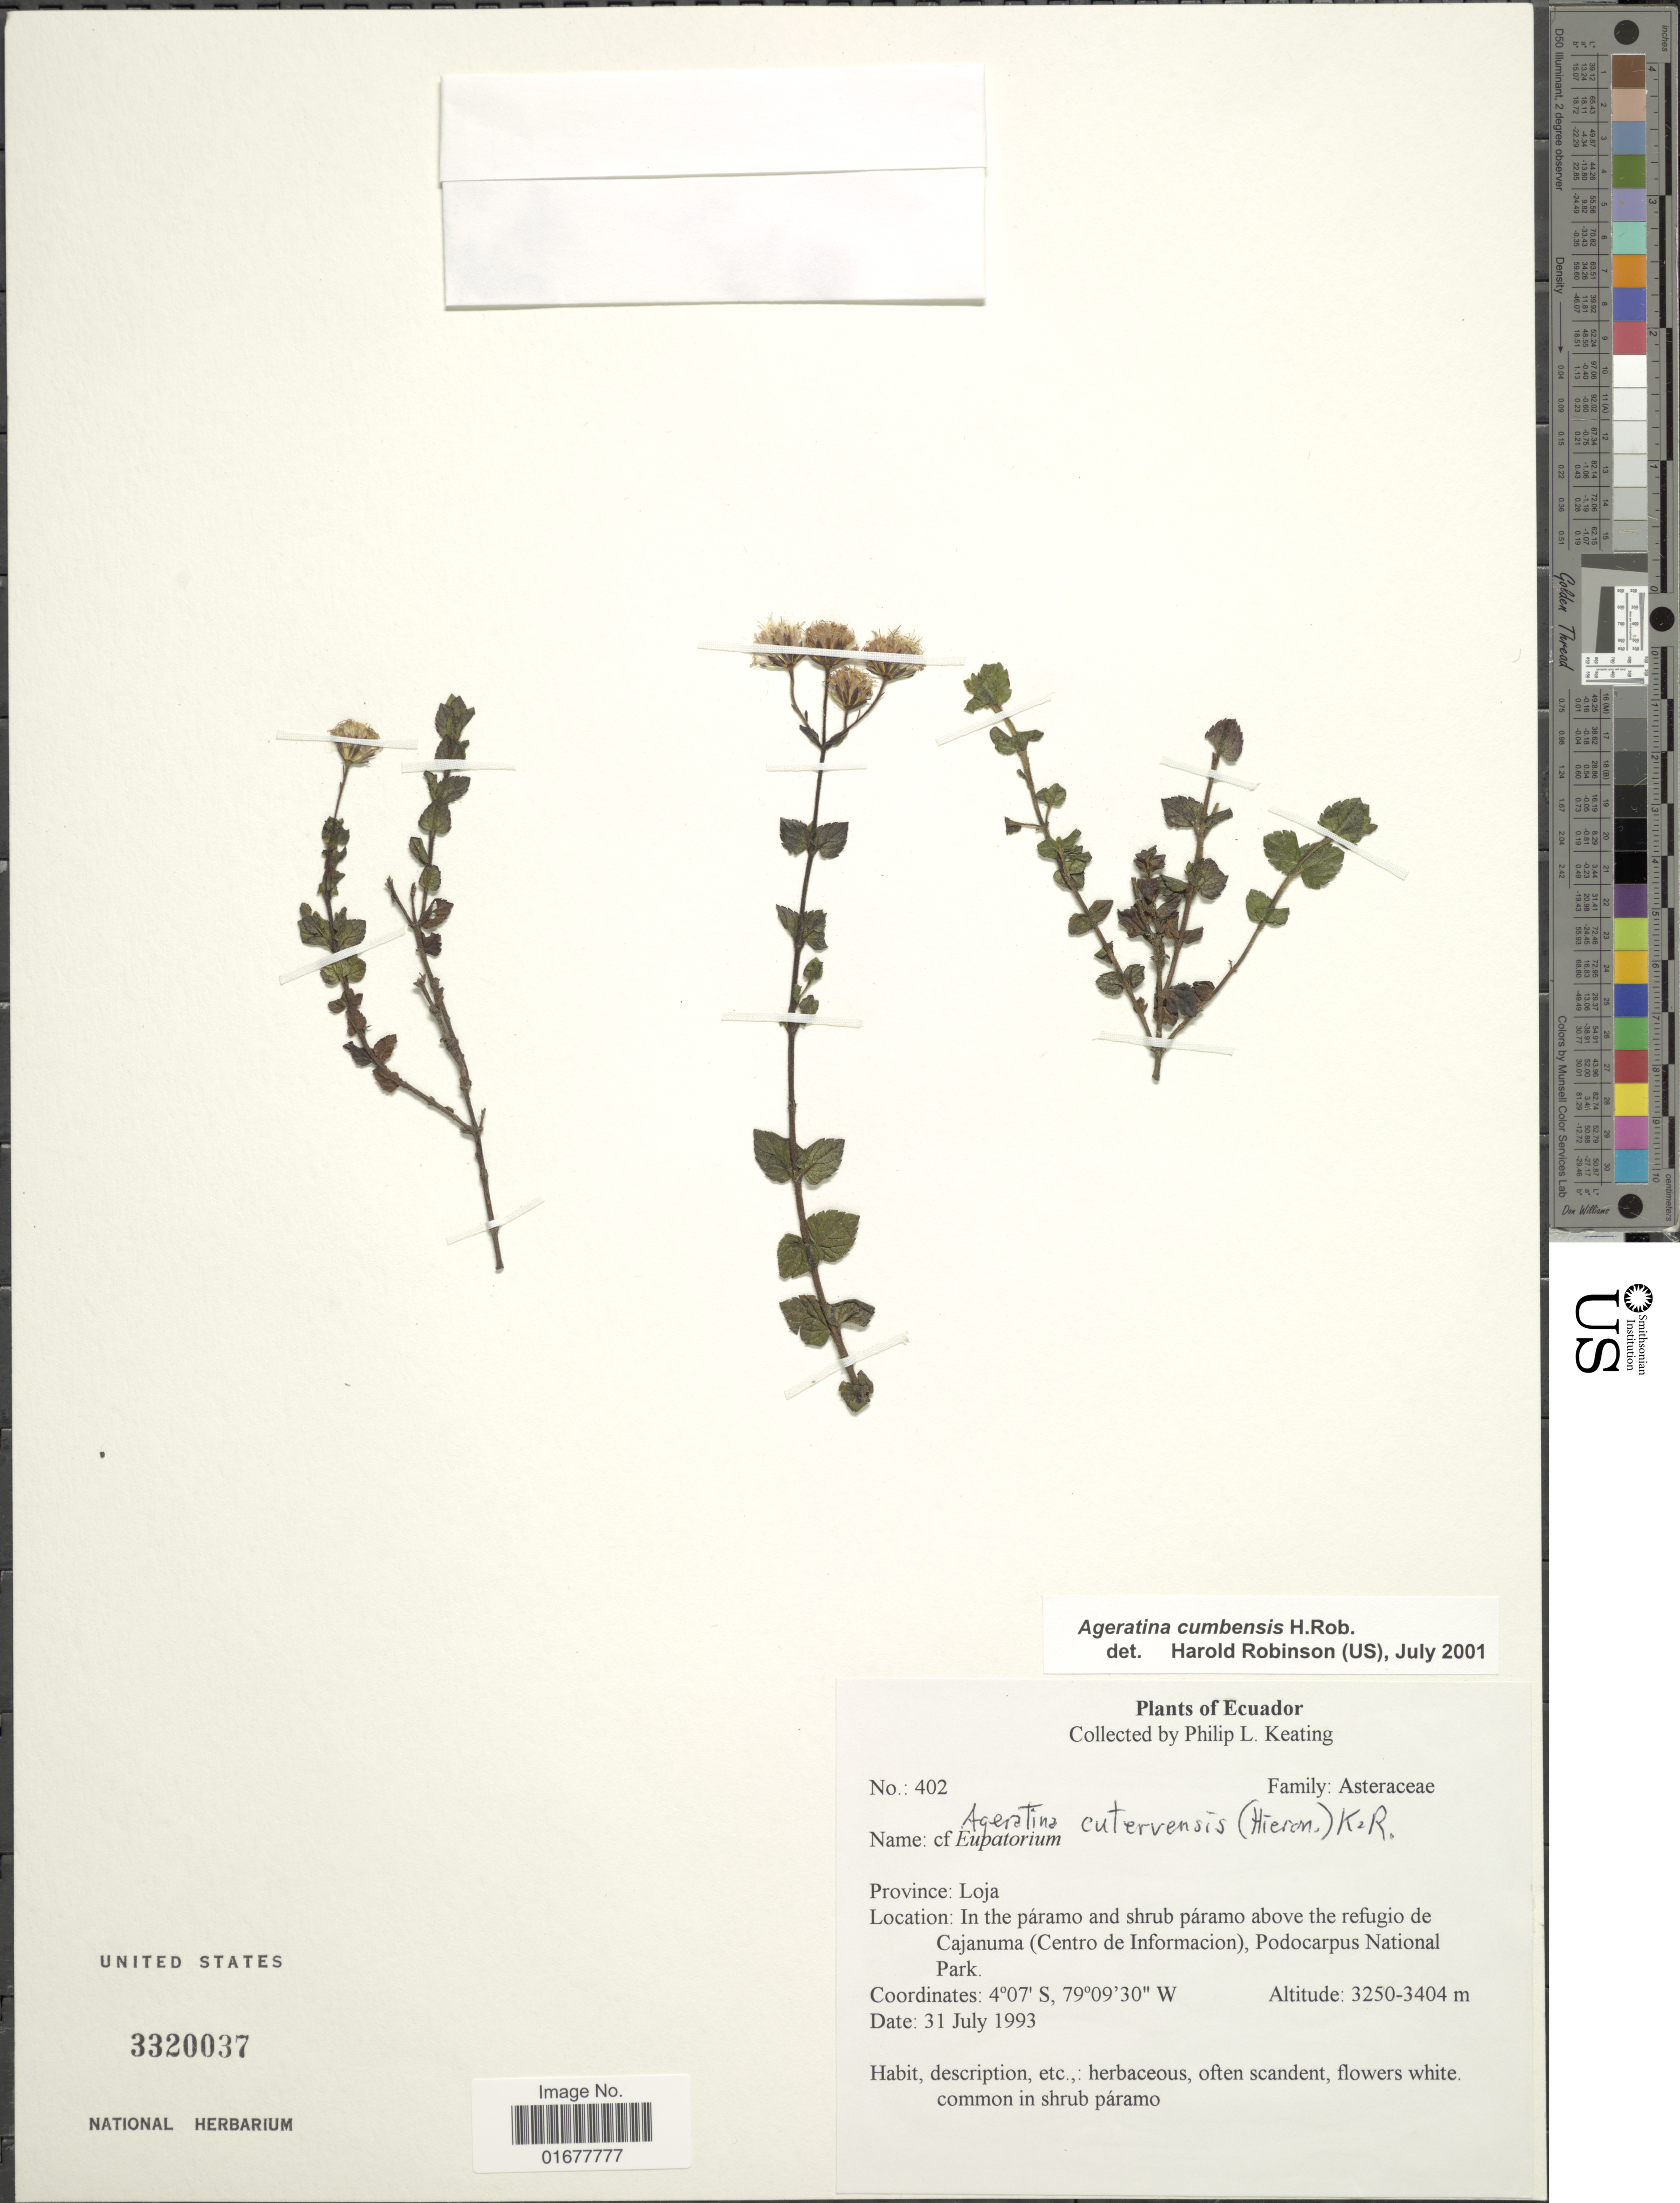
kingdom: Plantae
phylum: Tracheophyta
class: Magnoliopsida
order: Asterales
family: Asteraceae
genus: Ageratina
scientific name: Ageratina cumbensis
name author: H. Rob.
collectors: P. Keating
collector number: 402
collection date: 1993-07-31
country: Ecuador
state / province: Loja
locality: In the paramo and shrub paramo above the refugio de Cajanuma (Centro de Informacion), Podocarpus National Park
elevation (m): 3250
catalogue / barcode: US 3320037